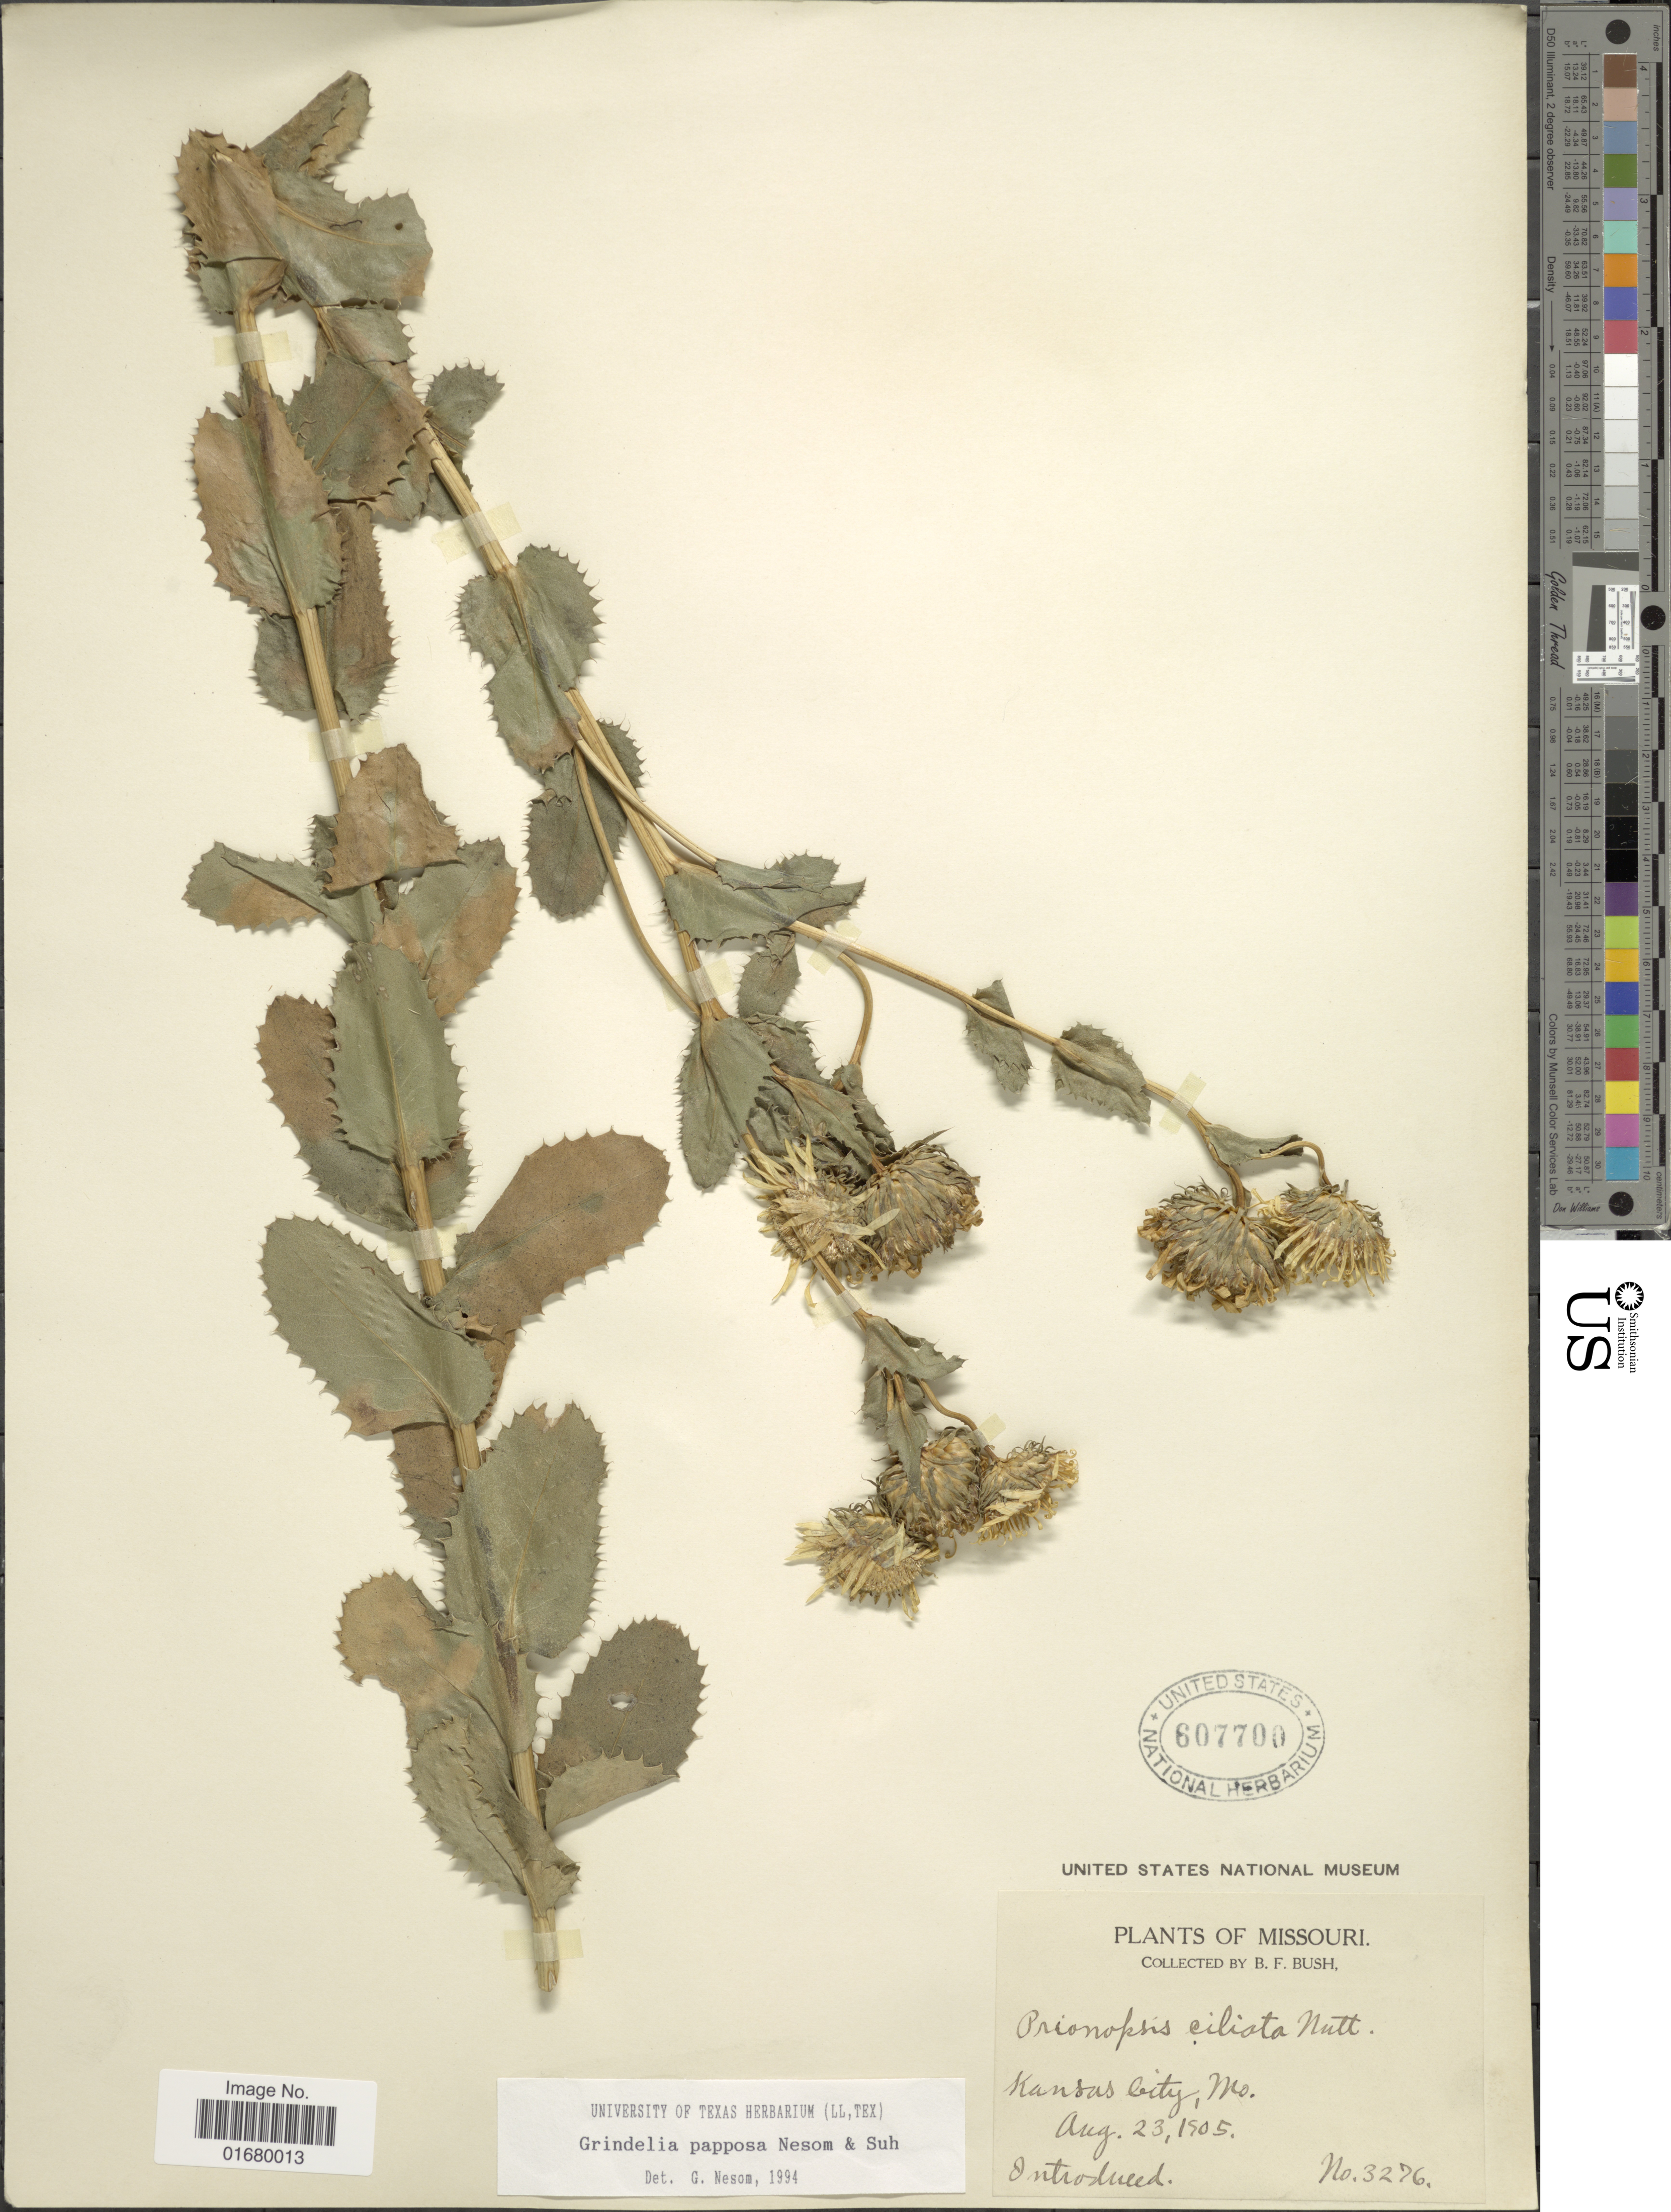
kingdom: Plantae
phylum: Tracheophyta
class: Magnoliopsida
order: Asterales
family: Asteraceae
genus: Grindelia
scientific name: Grindelia papposa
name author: G.L. Nesom & Suh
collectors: B. F. Bush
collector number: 3276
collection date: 1905-08-23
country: United States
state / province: Missouri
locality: Kansas City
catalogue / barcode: US 607700